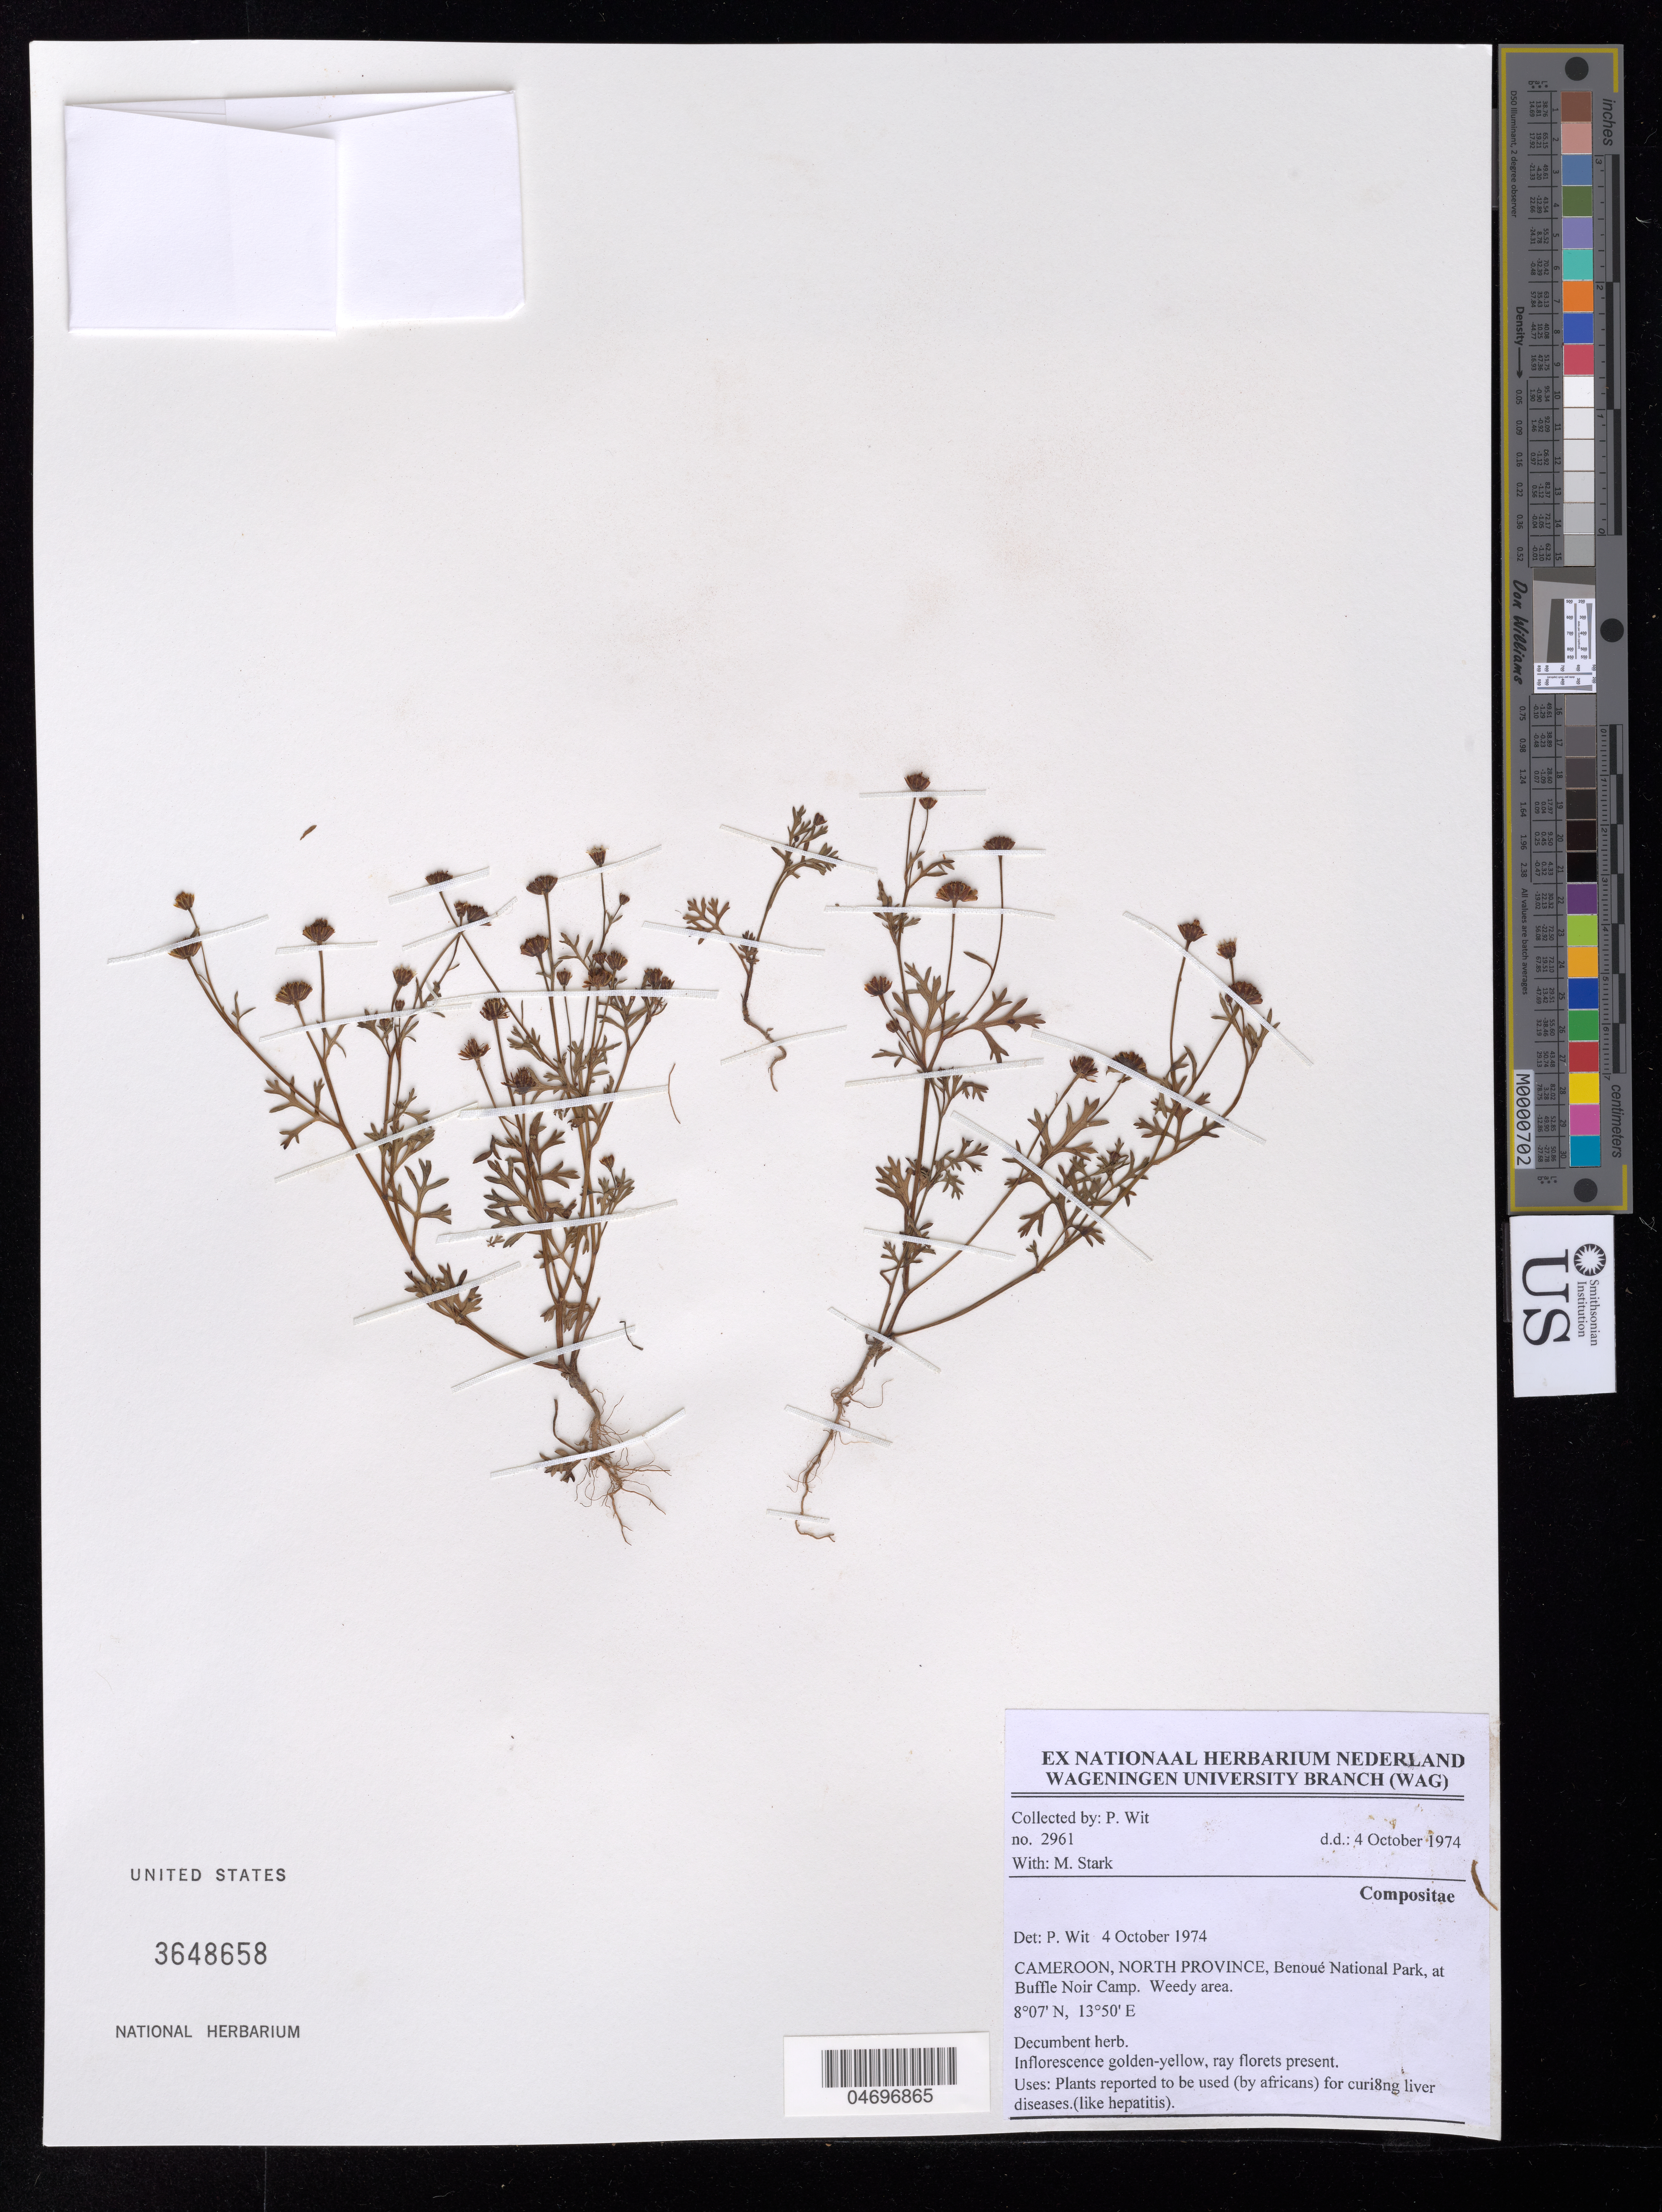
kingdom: Plantae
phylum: Tracheophyta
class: Magnoliopsida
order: Asterales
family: Asteraceae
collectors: M. Stark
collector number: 2961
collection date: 1974-10-04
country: Cameroon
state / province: Nord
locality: Benoue National Park, at Buffle Noir Camp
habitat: Weedy area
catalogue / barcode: US 3648658